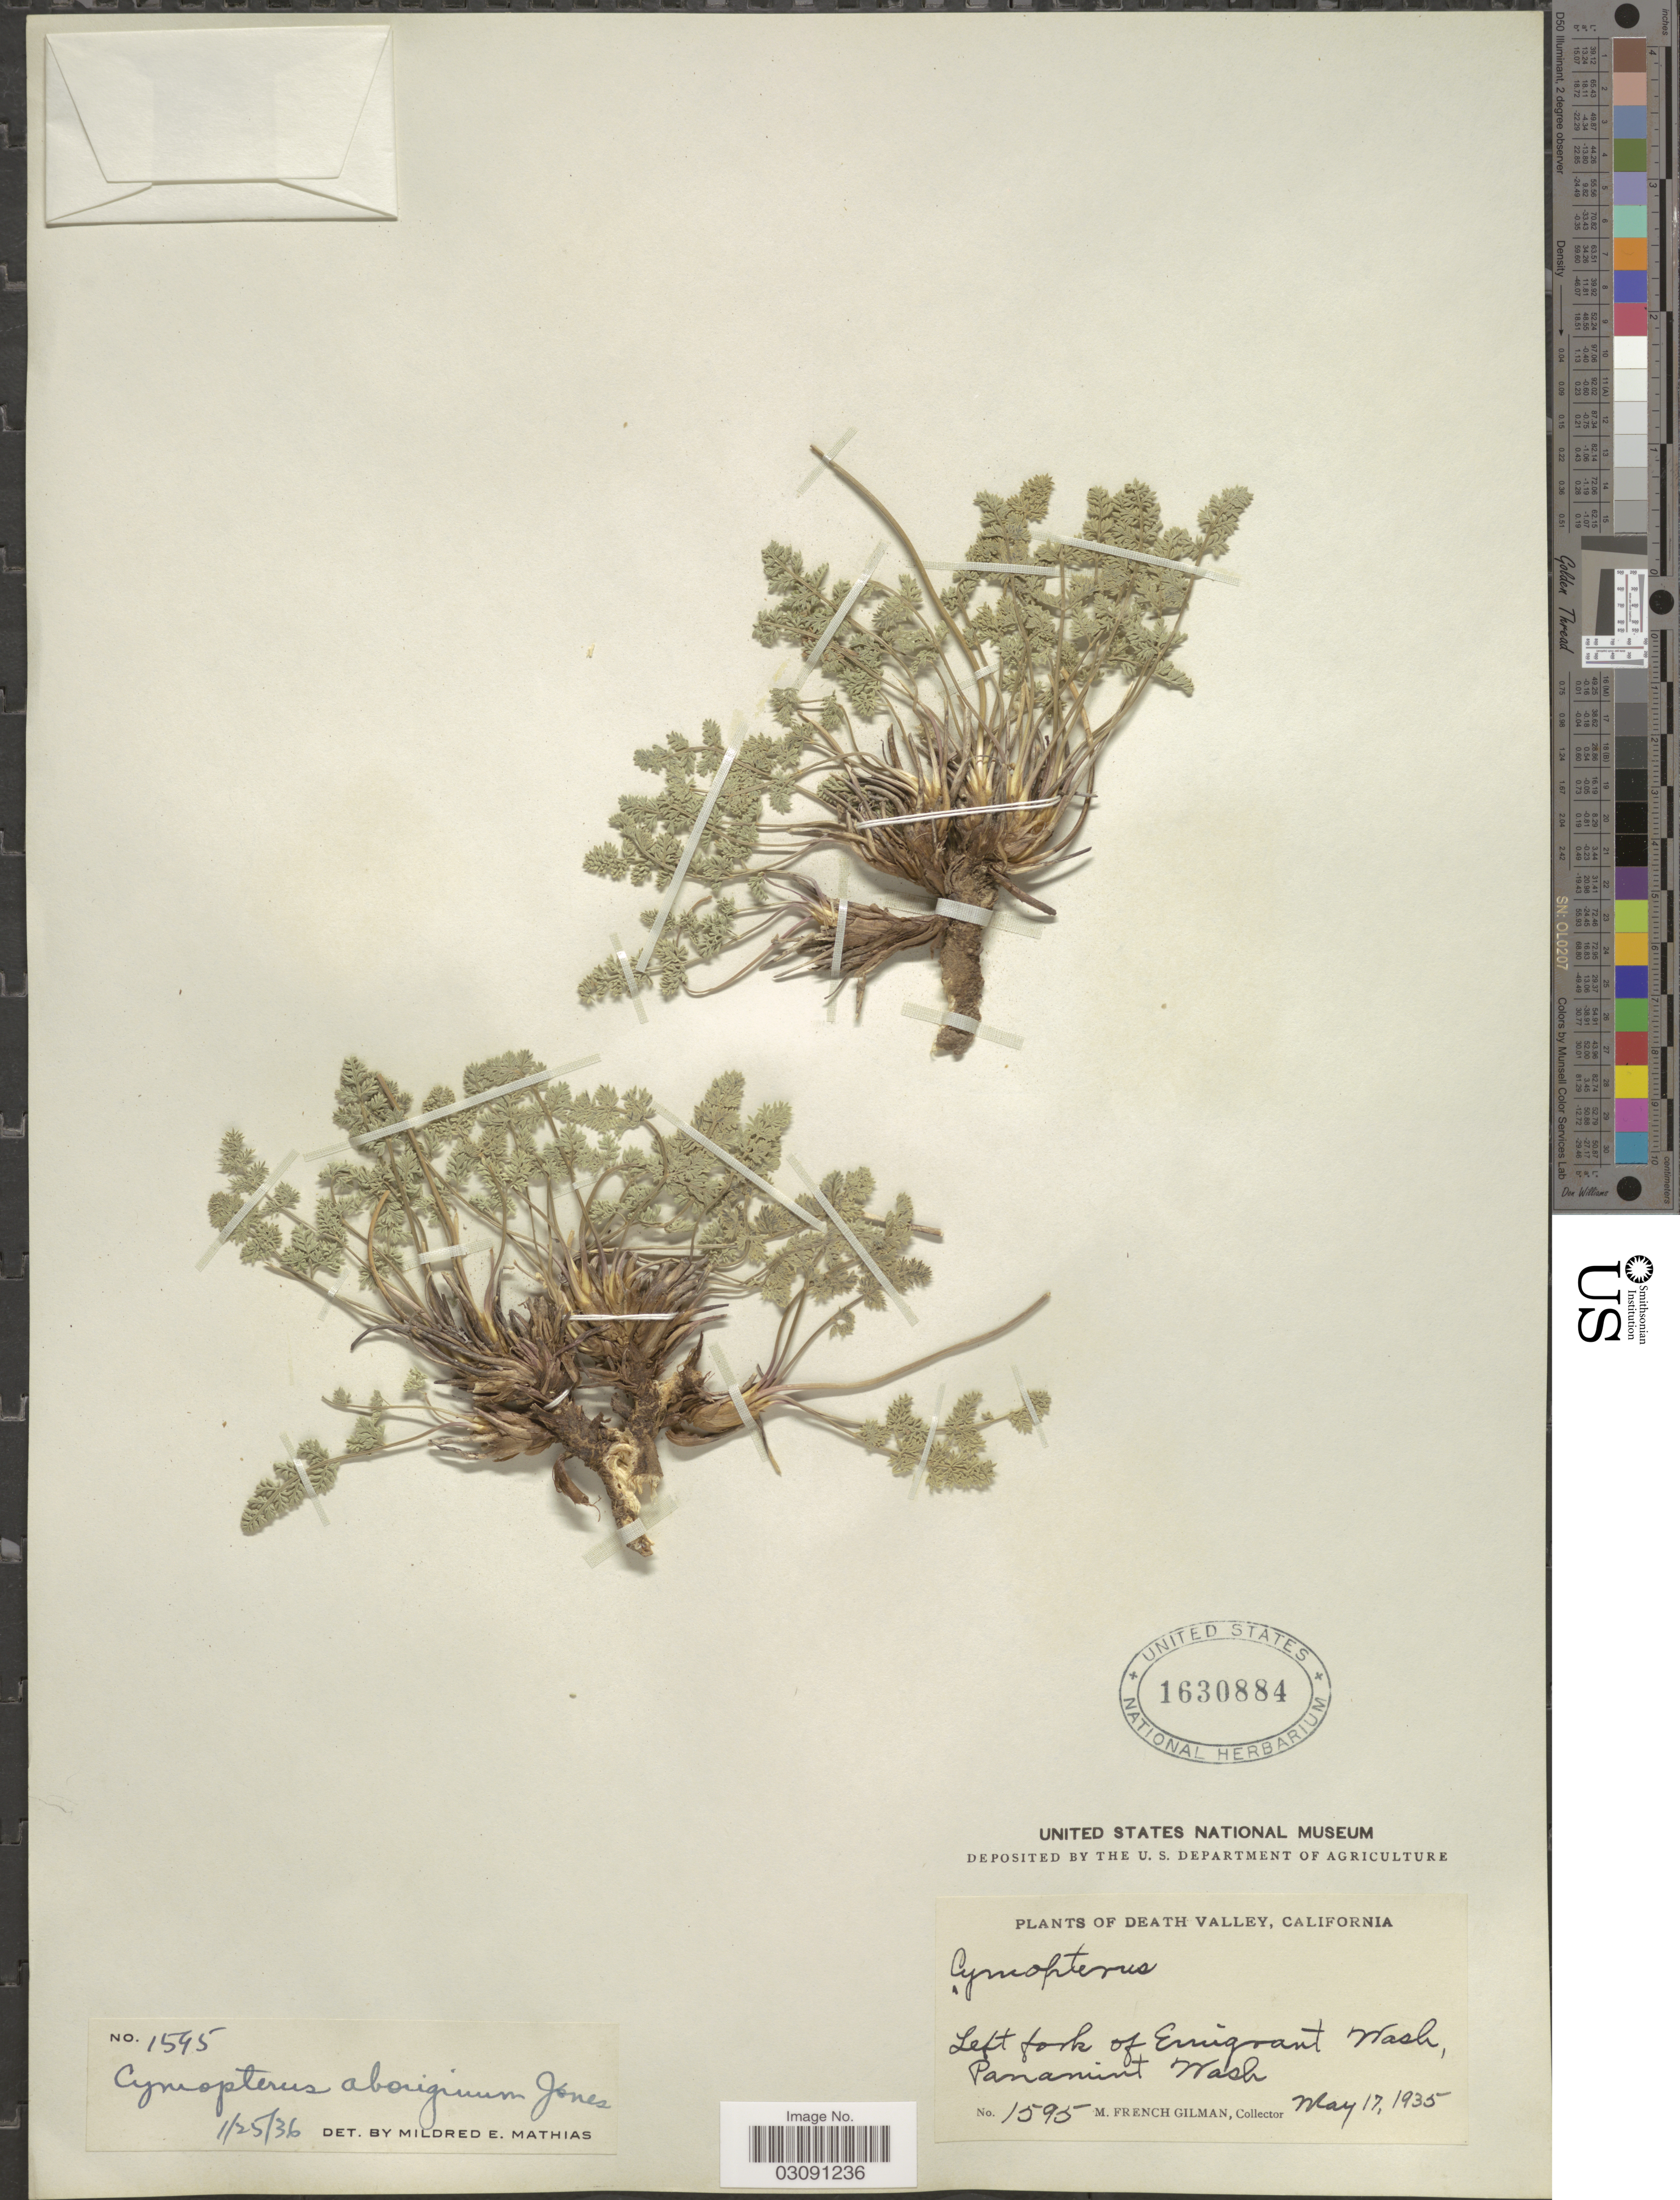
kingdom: Plantae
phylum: Tracheophyta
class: Magnoliopsida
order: Apiales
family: Apiaceae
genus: Cymopterus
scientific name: Cymopterus aboriginum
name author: M.E. Jones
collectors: M. F. Gilman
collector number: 1595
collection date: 1935-05-17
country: United States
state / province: California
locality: Death Valley, Left fork of Emigrant Wash, Panamint Wash.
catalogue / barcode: US 1630884